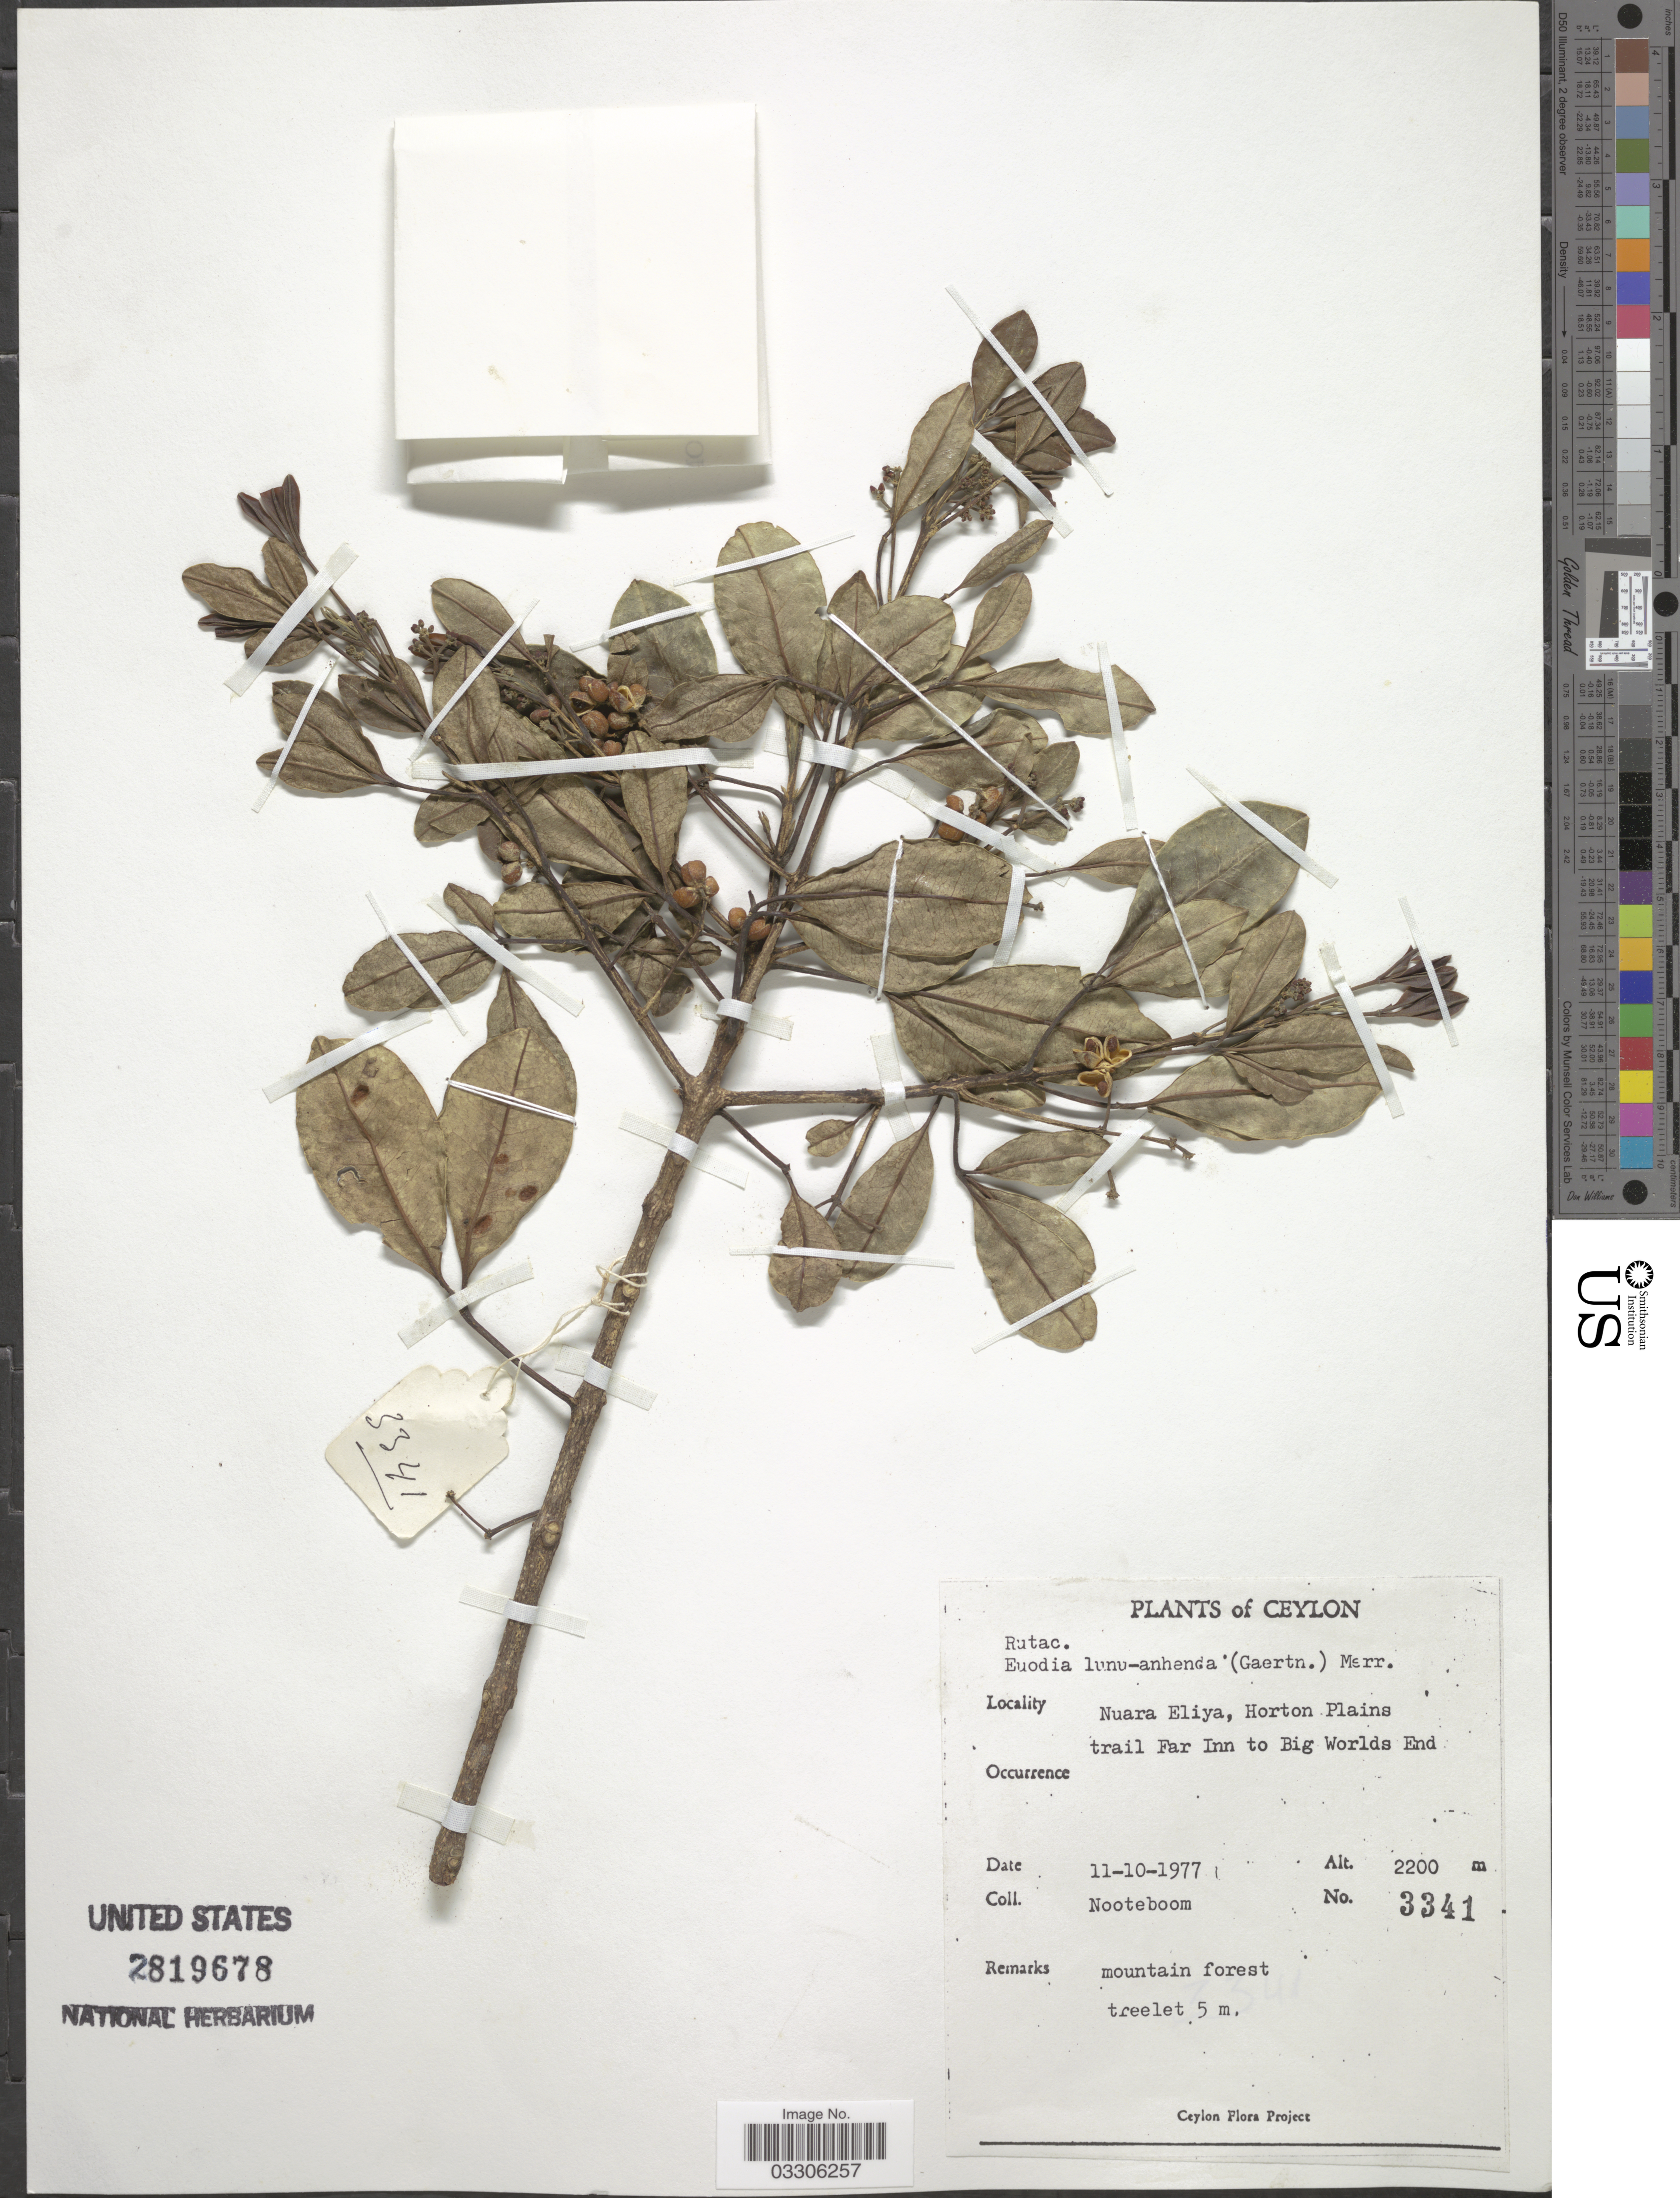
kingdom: Plantae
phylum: Tracheophyta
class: Magnoliopsida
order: Sapindales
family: Rutaceae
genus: Melicope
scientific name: Melicope lunu-ankenda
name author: (Gaertn.) T.G. Hartley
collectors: Nooteboom, --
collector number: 3341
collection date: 1977-10-11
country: Sri Lanka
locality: Ceylon. Nuara Eliya, Horton Plains trail Far Inn to Big Worlds End.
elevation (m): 2200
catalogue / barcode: US 2819678